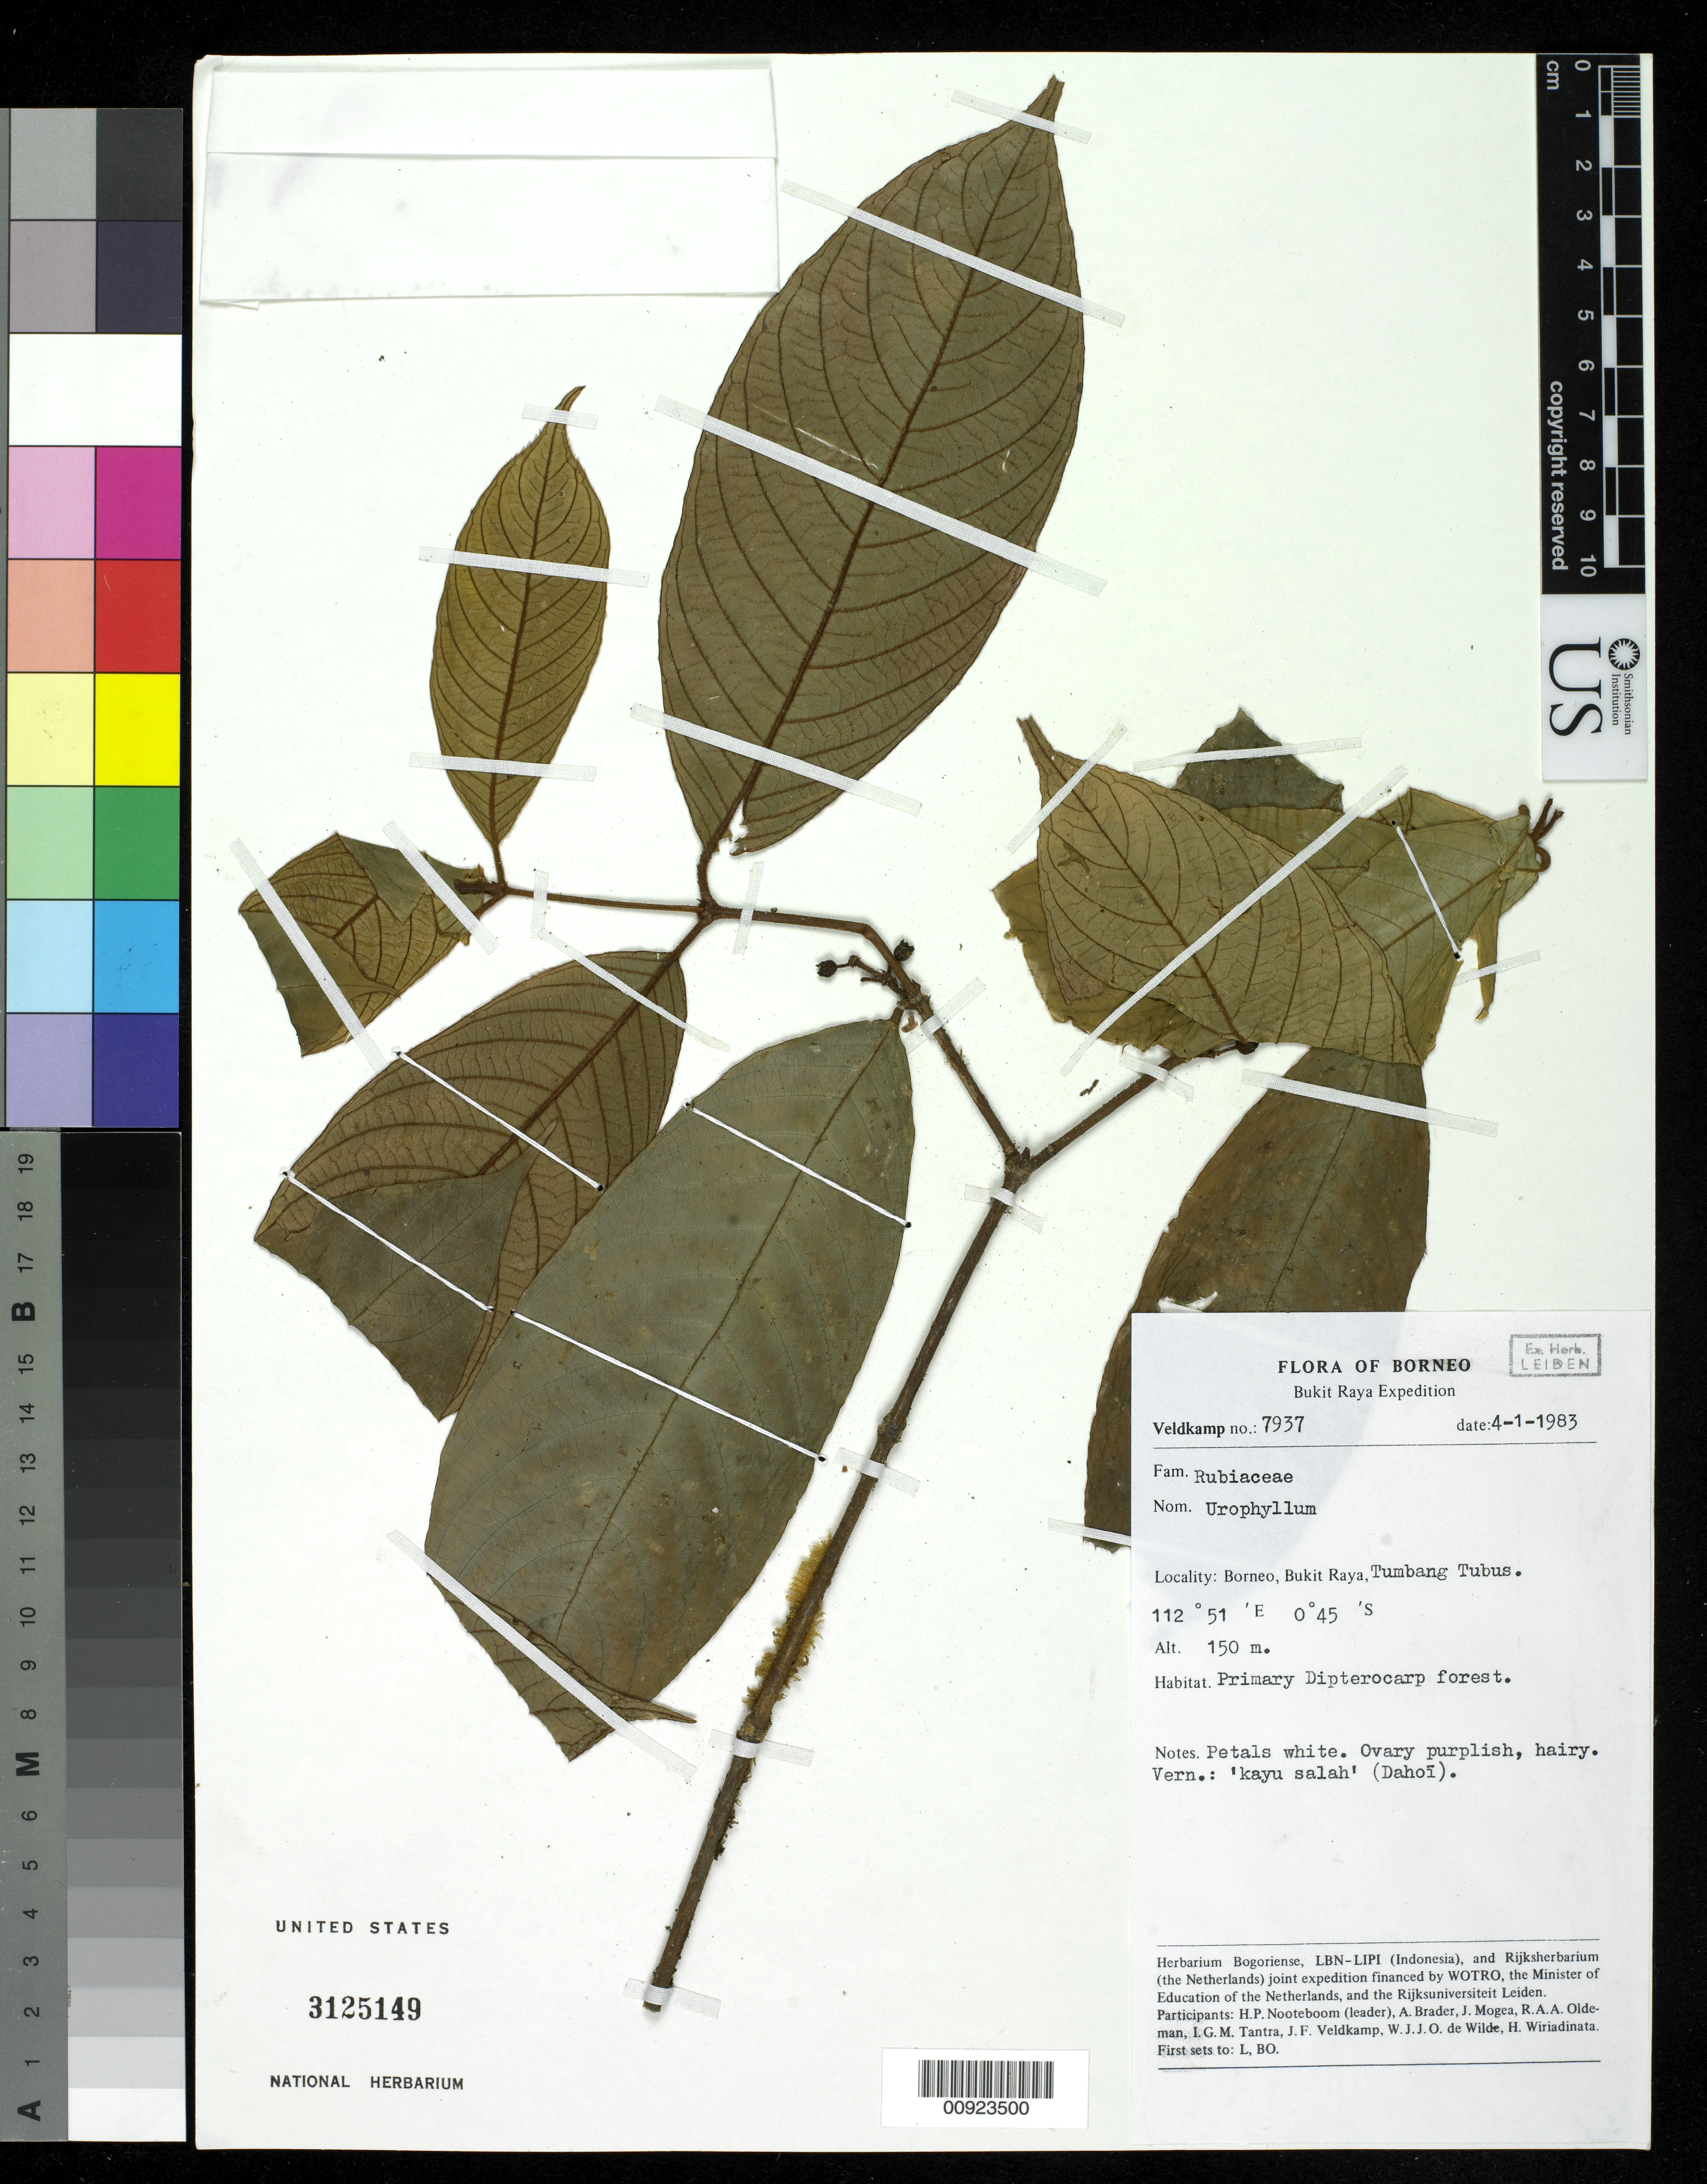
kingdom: Plantae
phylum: Tracheophyta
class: Magnoliopsida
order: Gentianales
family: Rubiaceae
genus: Urophyllum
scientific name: Urophyllum sp.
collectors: H. P. Nooteboom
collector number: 7937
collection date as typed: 04 Jan 1983 or 01 Apr 1983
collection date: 1983-01-04 or 1983-04-01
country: Indonesia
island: Borneo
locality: Bukit Raya, Tumbang Tubus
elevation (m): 150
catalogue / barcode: US 3125149